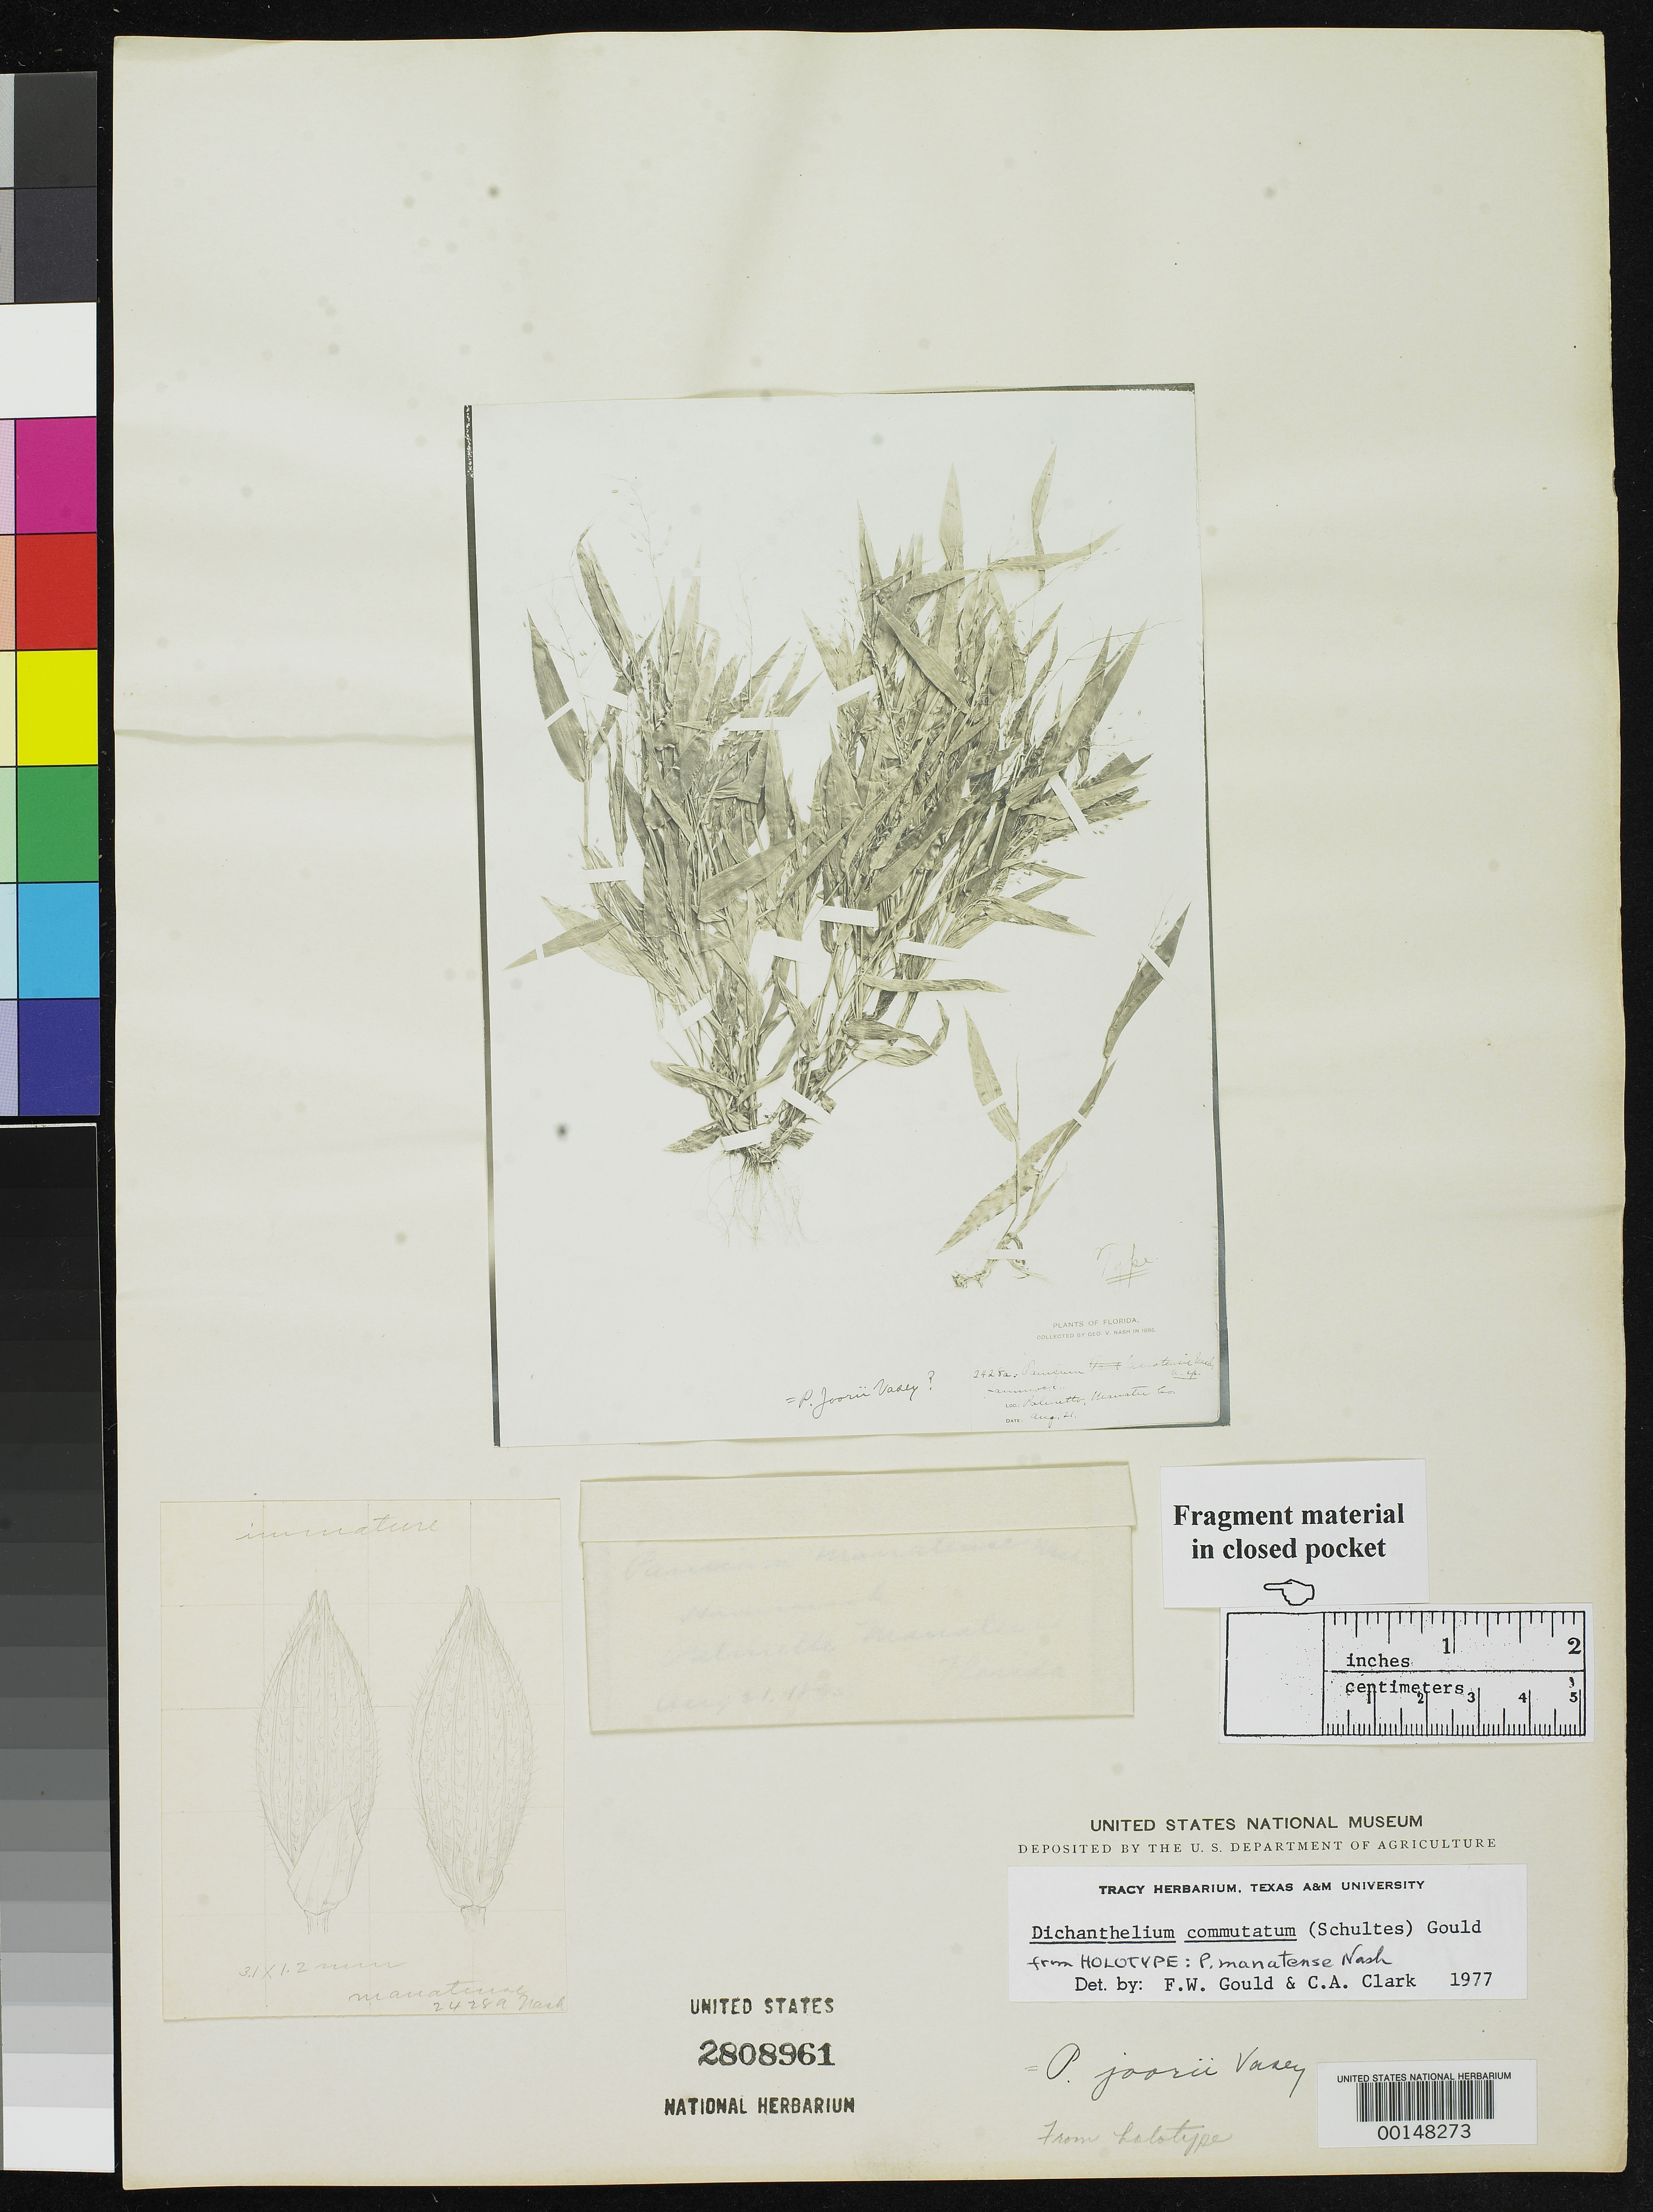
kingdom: Plantae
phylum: Tracheophyta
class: Liliopsida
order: Poales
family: Poaceae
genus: Panicum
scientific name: Panicum manatense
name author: Nash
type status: Isotype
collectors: G. V. Nash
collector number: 2428a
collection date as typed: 21 Aug 1895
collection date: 1895-08-21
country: United States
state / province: Florida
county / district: Manatee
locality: Palmetto.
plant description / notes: Photograph and fragmentary material of (holo) type specimen ex herb. G.V. Nash.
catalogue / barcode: US 2808961